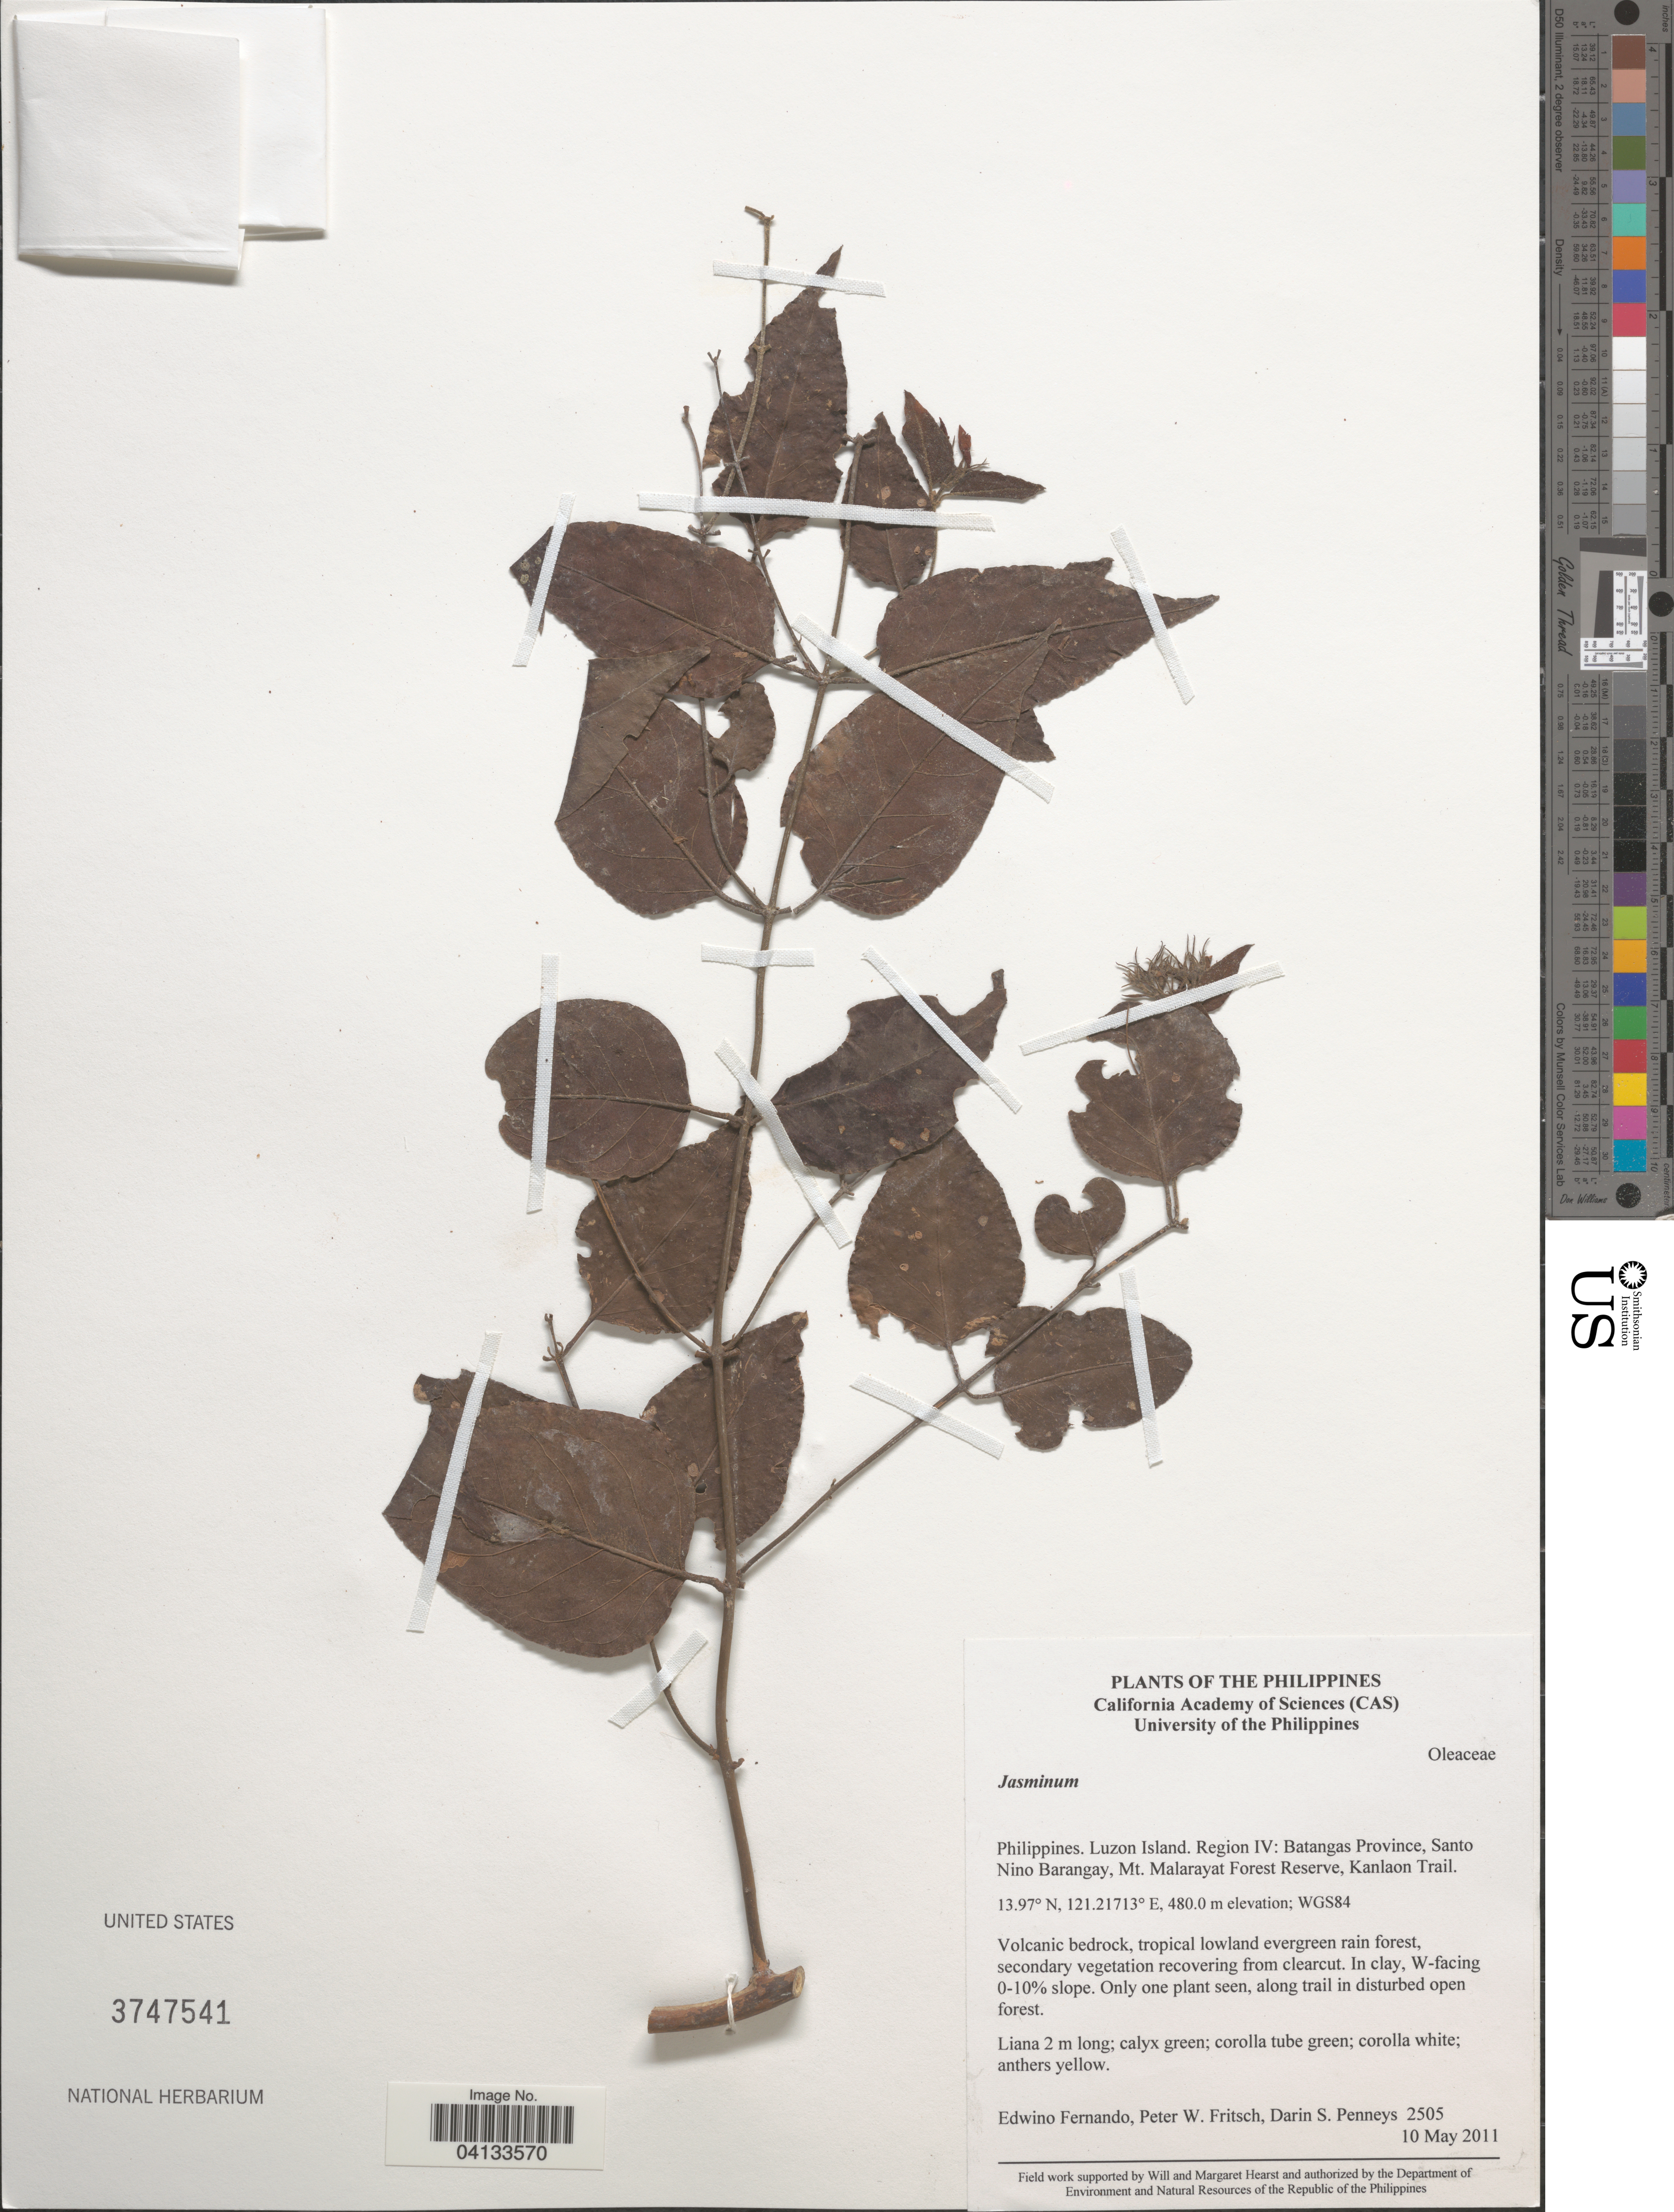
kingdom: Plantae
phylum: Tracheophyta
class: Magnoliopsida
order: Lamiales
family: Oleaceae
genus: Jasminum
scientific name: Jasminum sp.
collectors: E. S. Fernando, P. W. Fritsch & D. S. Penneys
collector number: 2505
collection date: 2011-05-10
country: Philippines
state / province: Calabarzon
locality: Luzon Island. Region IV: Batangas Province, Santo Nino Barangay, Mt. Malarayat Forest Reserve, Kanlaon Trail. WGS84.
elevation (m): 480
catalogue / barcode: US 3747541